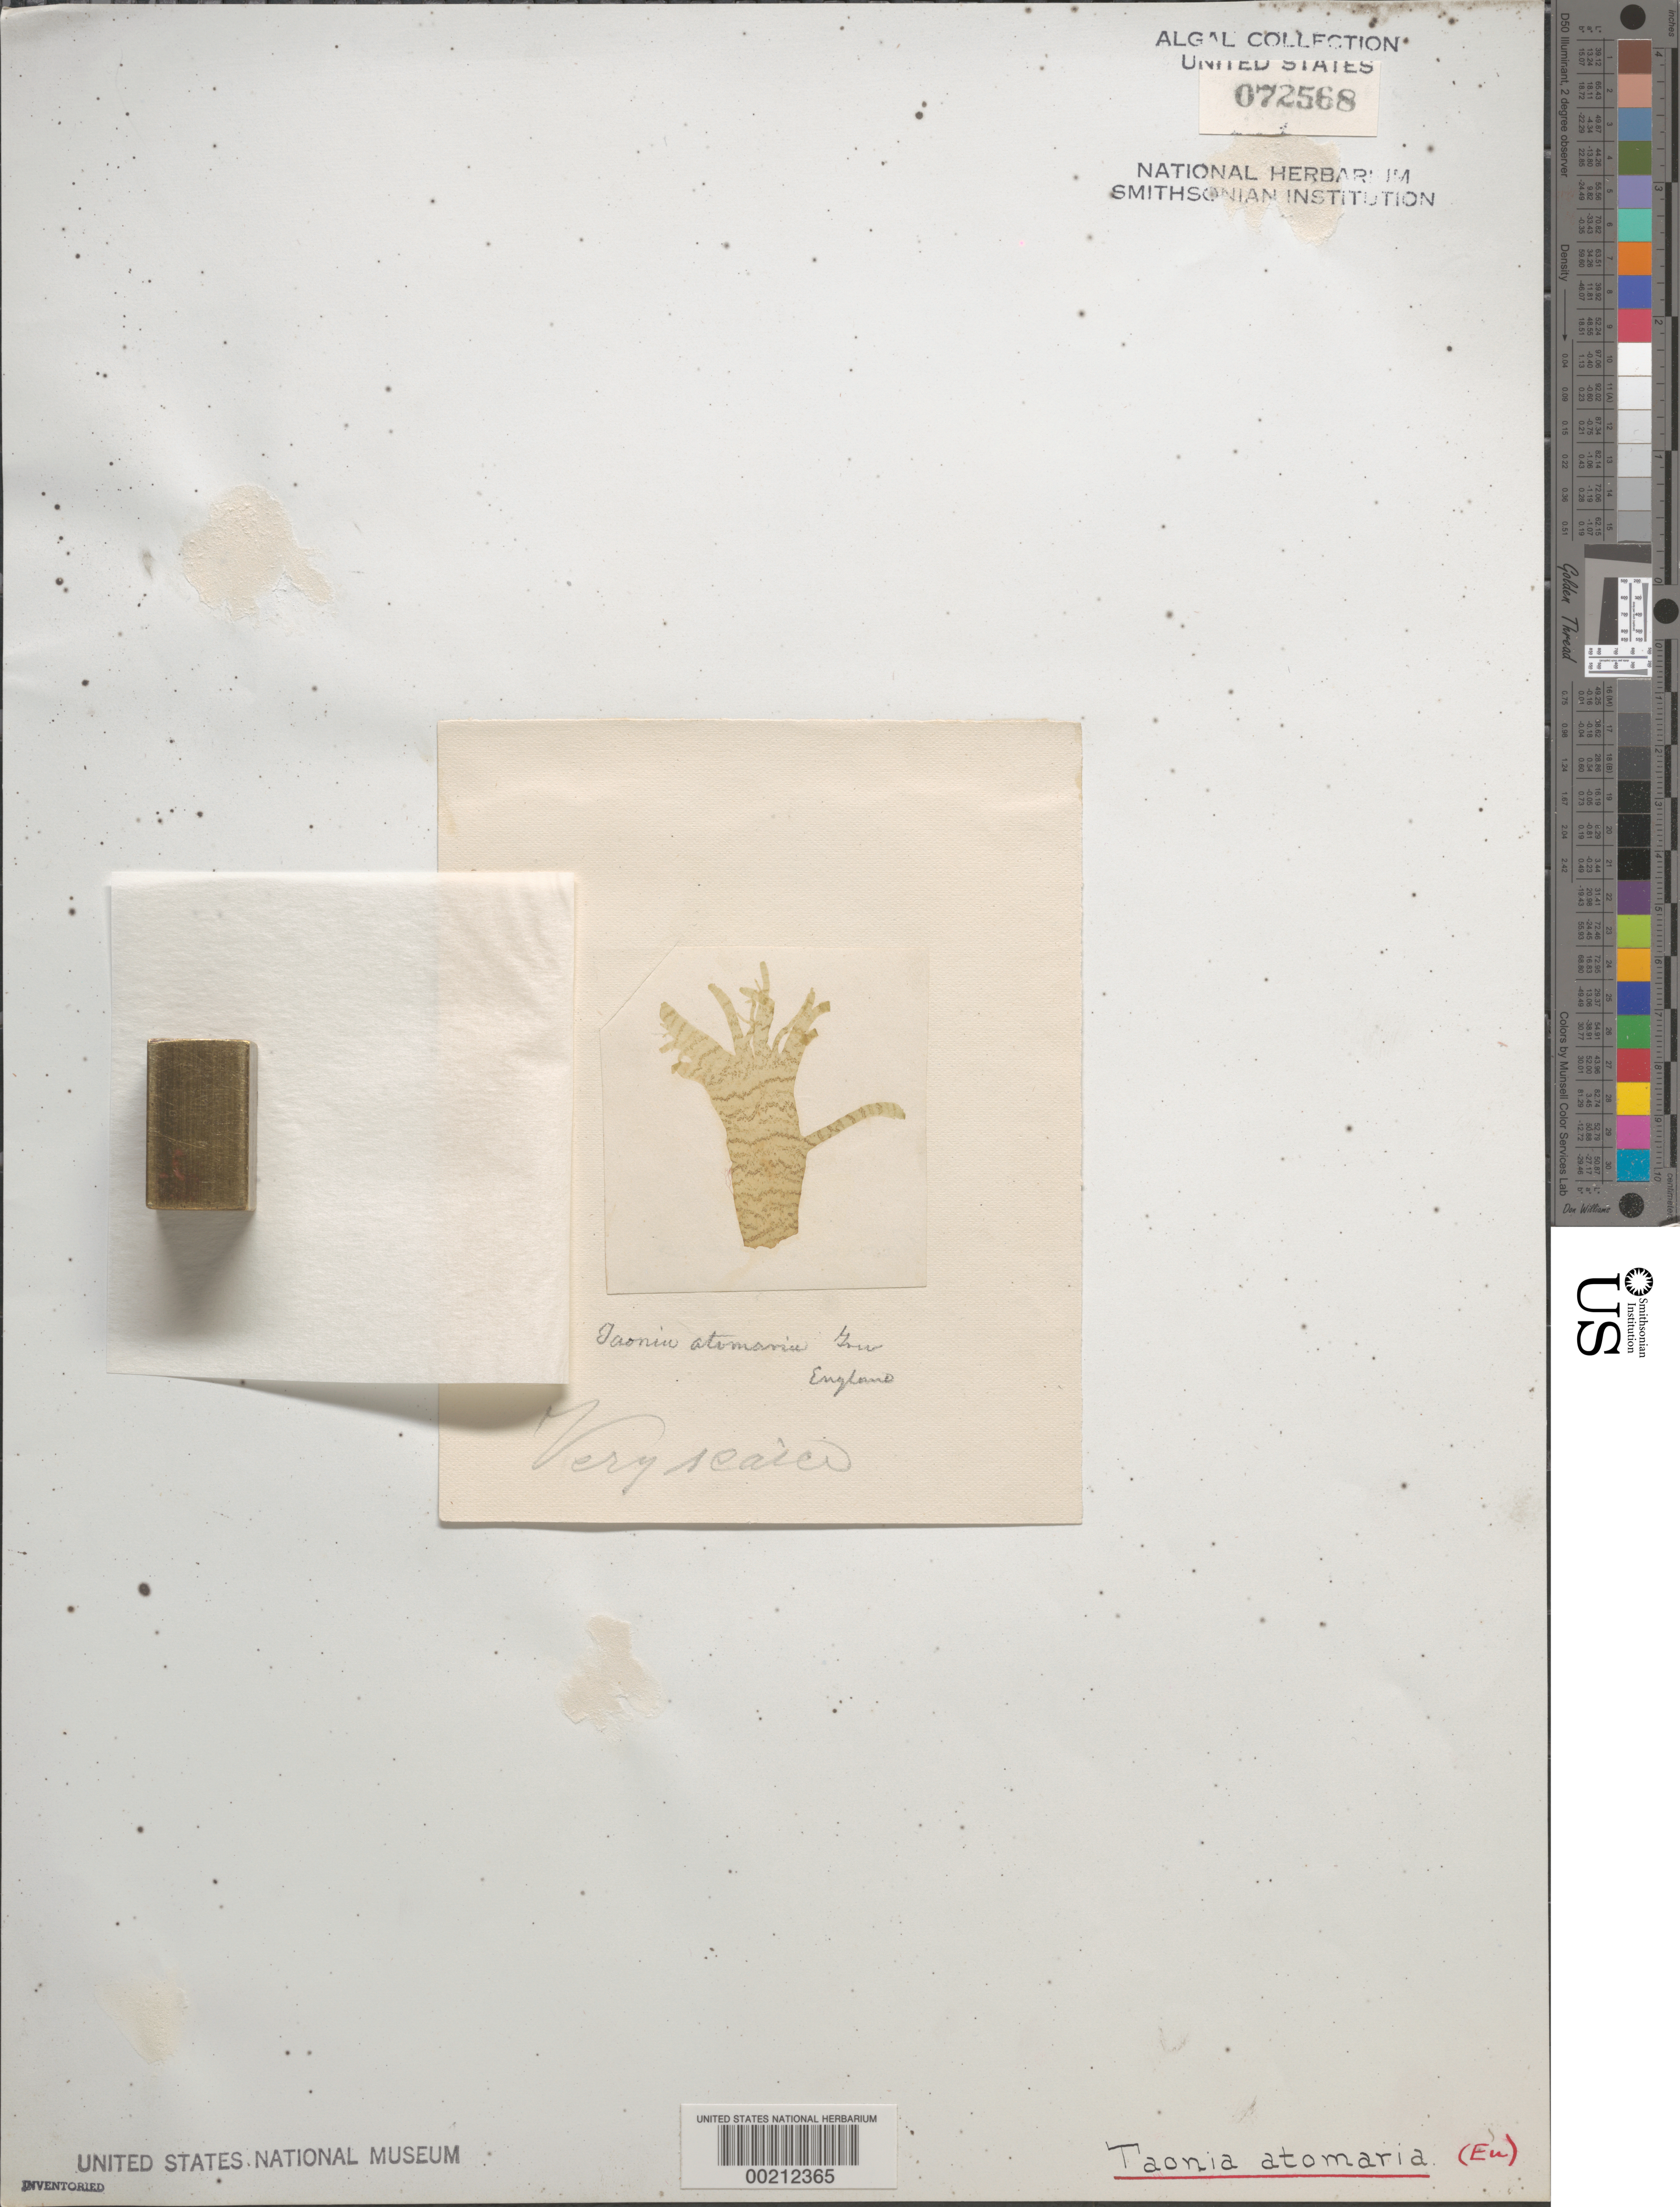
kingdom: Chromista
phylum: Ochrophyta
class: Phaeophyceae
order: Dictyotales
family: Dictyotaceae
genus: Taonia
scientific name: Taonia atomaria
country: United Kingdom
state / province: England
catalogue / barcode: US 72568